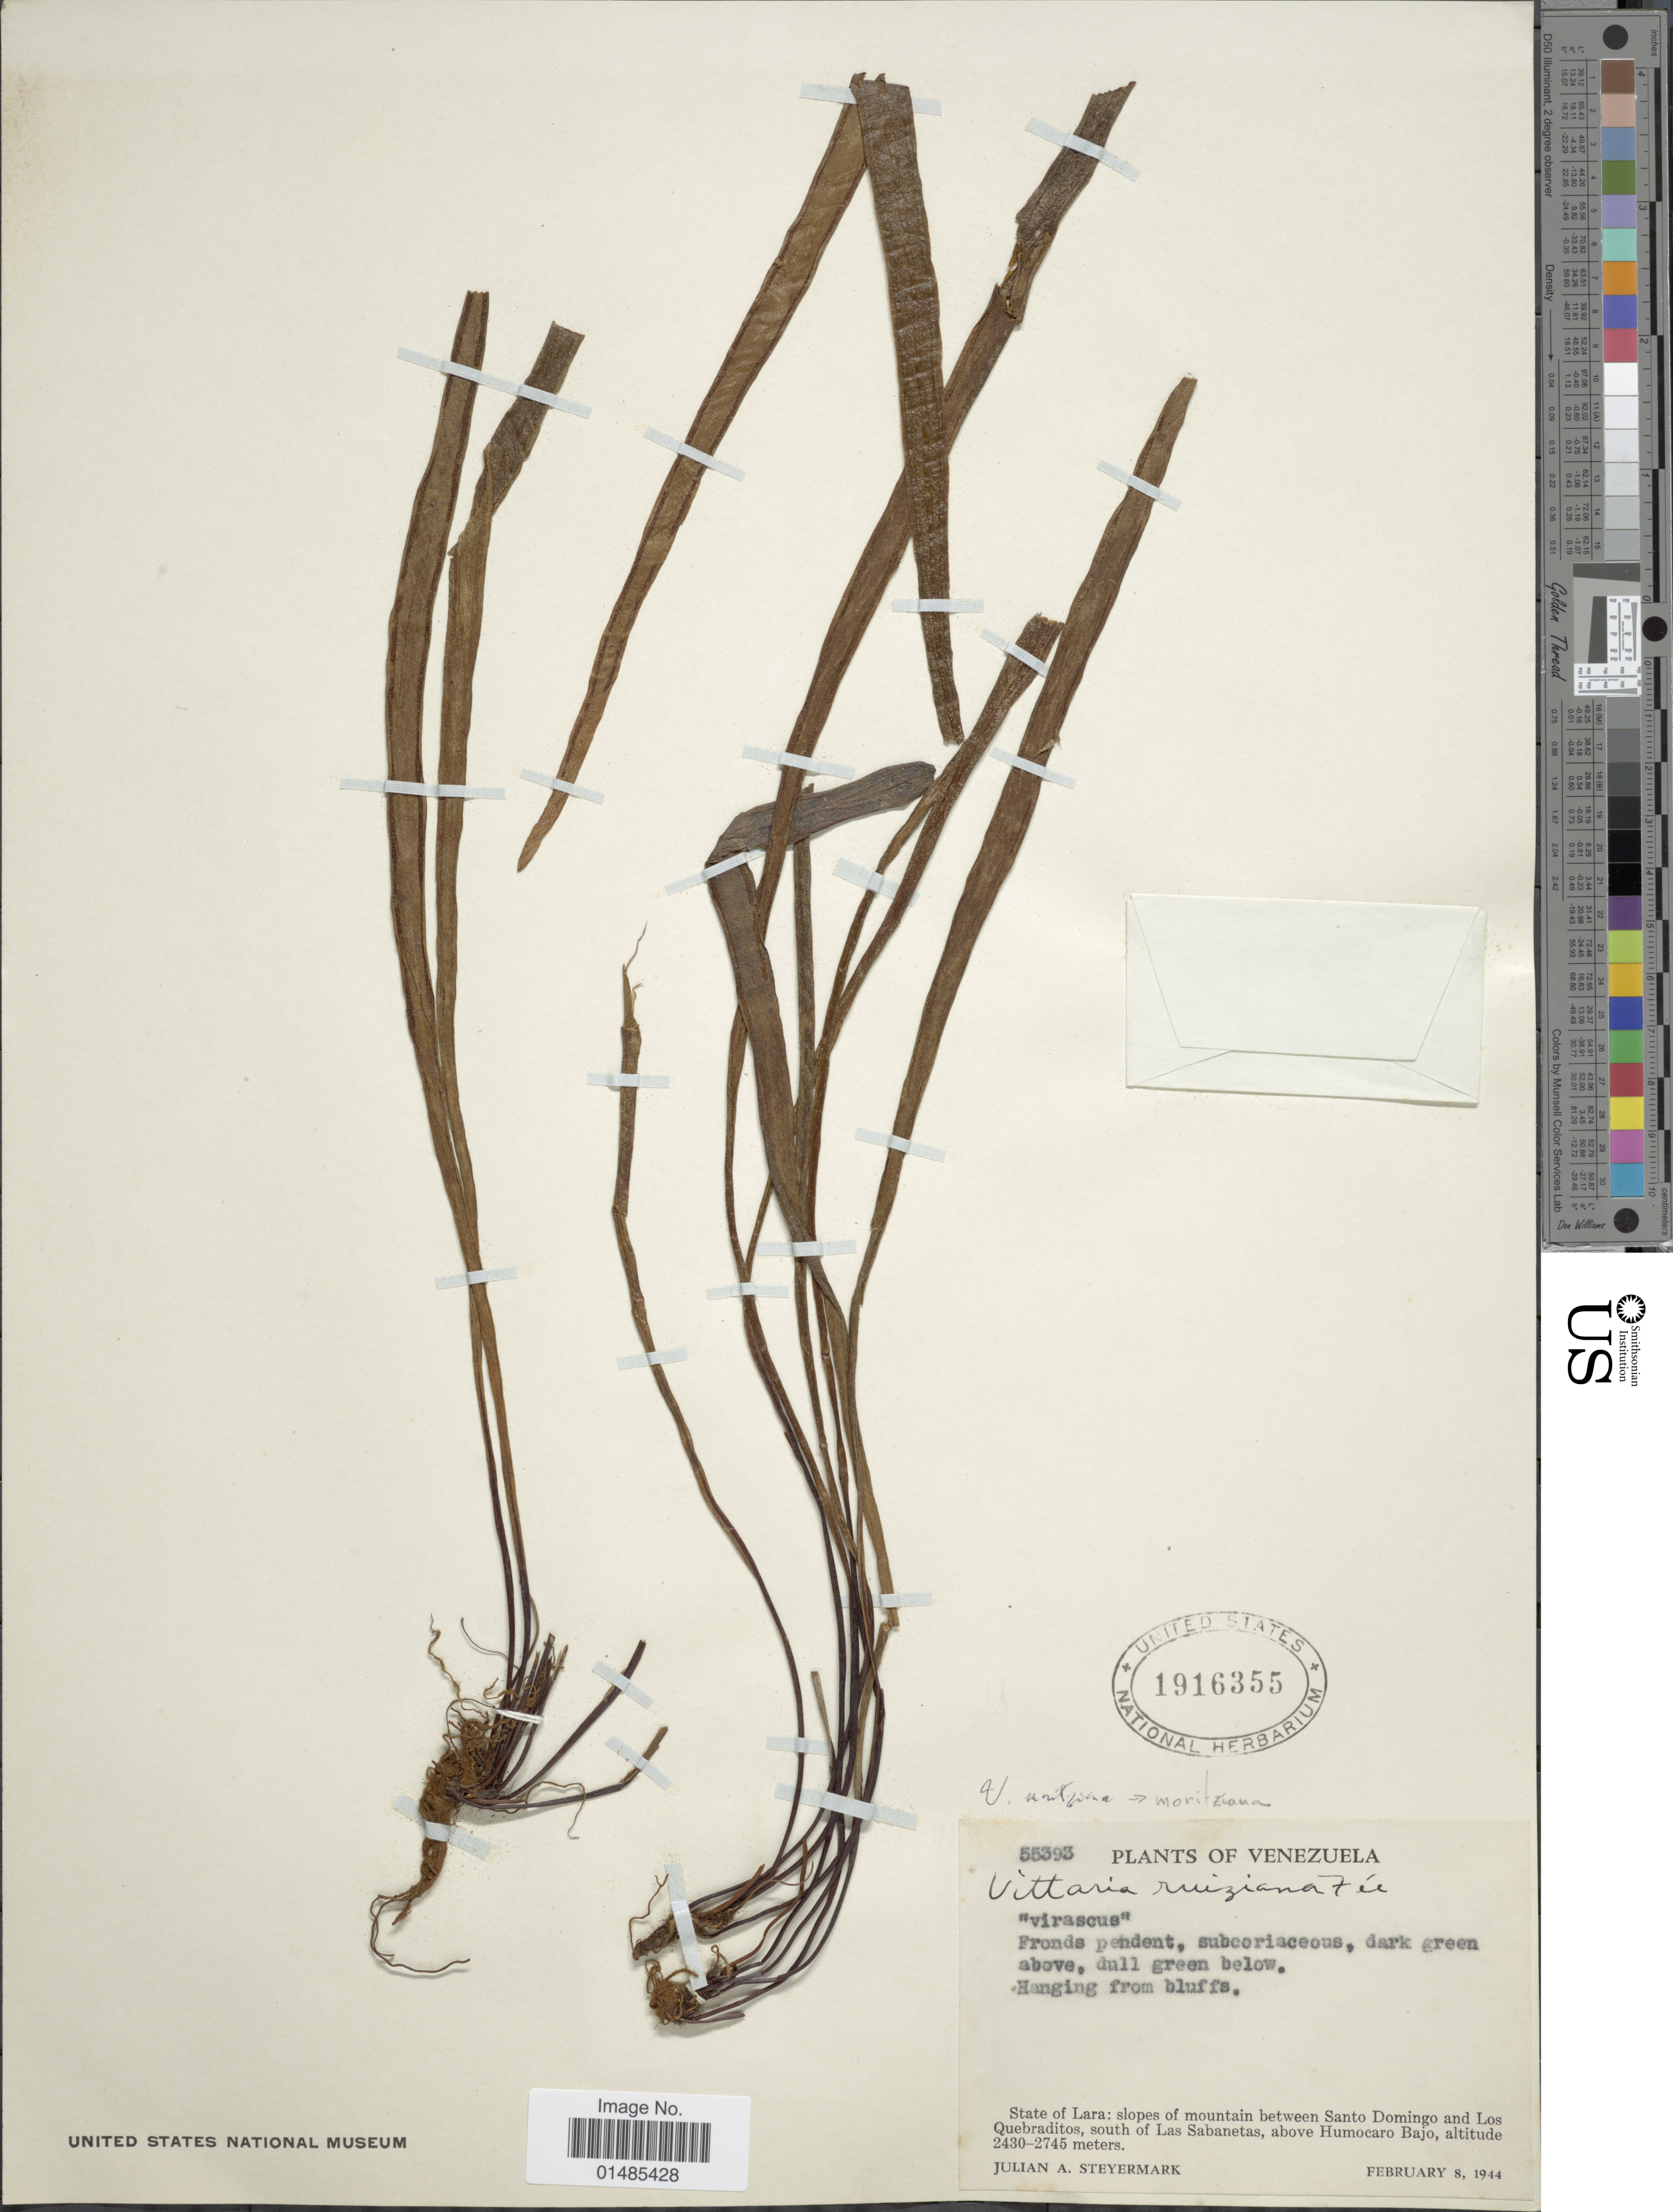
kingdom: Plantae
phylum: Tracheophyta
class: Polypodiopsida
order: Polypodiales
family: Pteridaceae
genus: Radiovittaria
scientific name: Radiovittaria moritziana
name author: (Mett.) E.H. Crane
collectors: J. Steyermark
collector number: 55393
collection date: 1944-02-08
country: Venezuela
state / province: Lara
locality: Slopes of mountain between Santo Domingo and Los Quebraditos, south of Las Sabanetas, above Humocaro Bajo.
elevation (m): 2430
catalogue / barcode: US 1916355